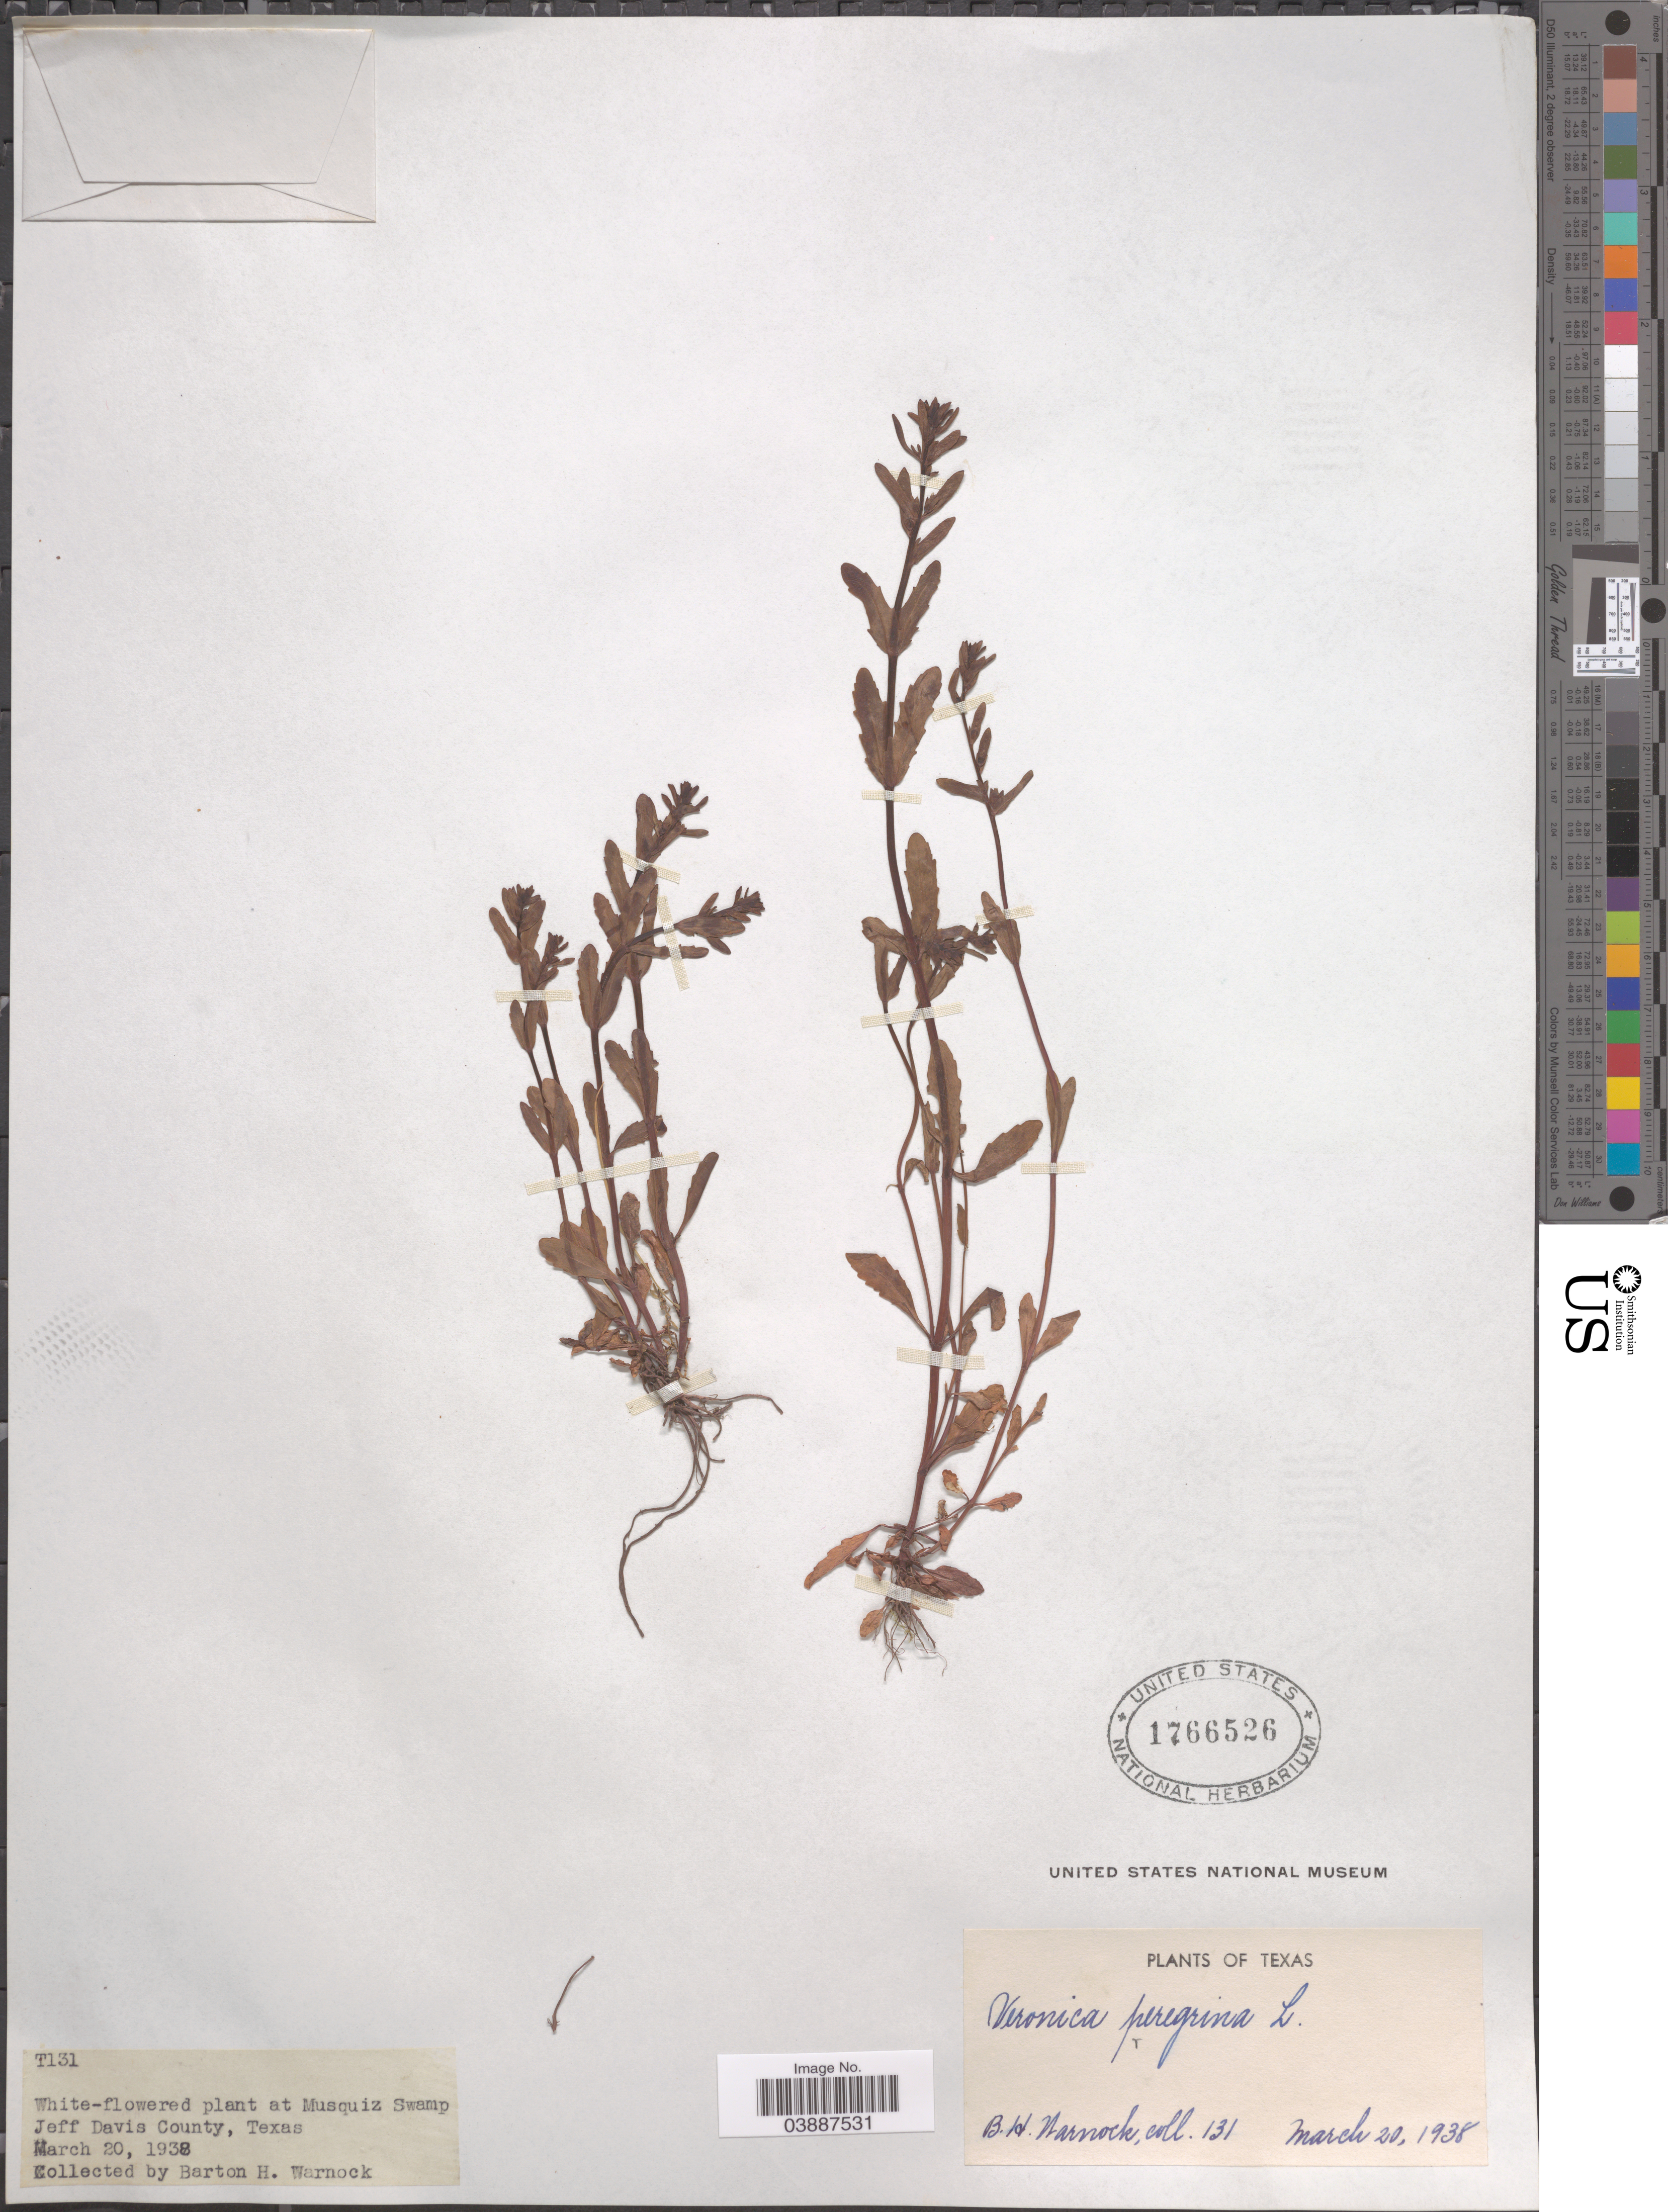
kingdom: Plantae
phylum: Tracheophyta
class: Magnoliopsida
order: Lamiales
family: Plantaginaceae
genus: Veronica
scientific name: Veronica peregrina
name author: L.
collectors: B. H. Warnock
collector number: T131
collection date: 1938-03-20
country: United States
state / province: Texas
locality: White-flowered plant at Musquiz Swamp. Jeff Davis County.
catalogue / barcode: US 1766526